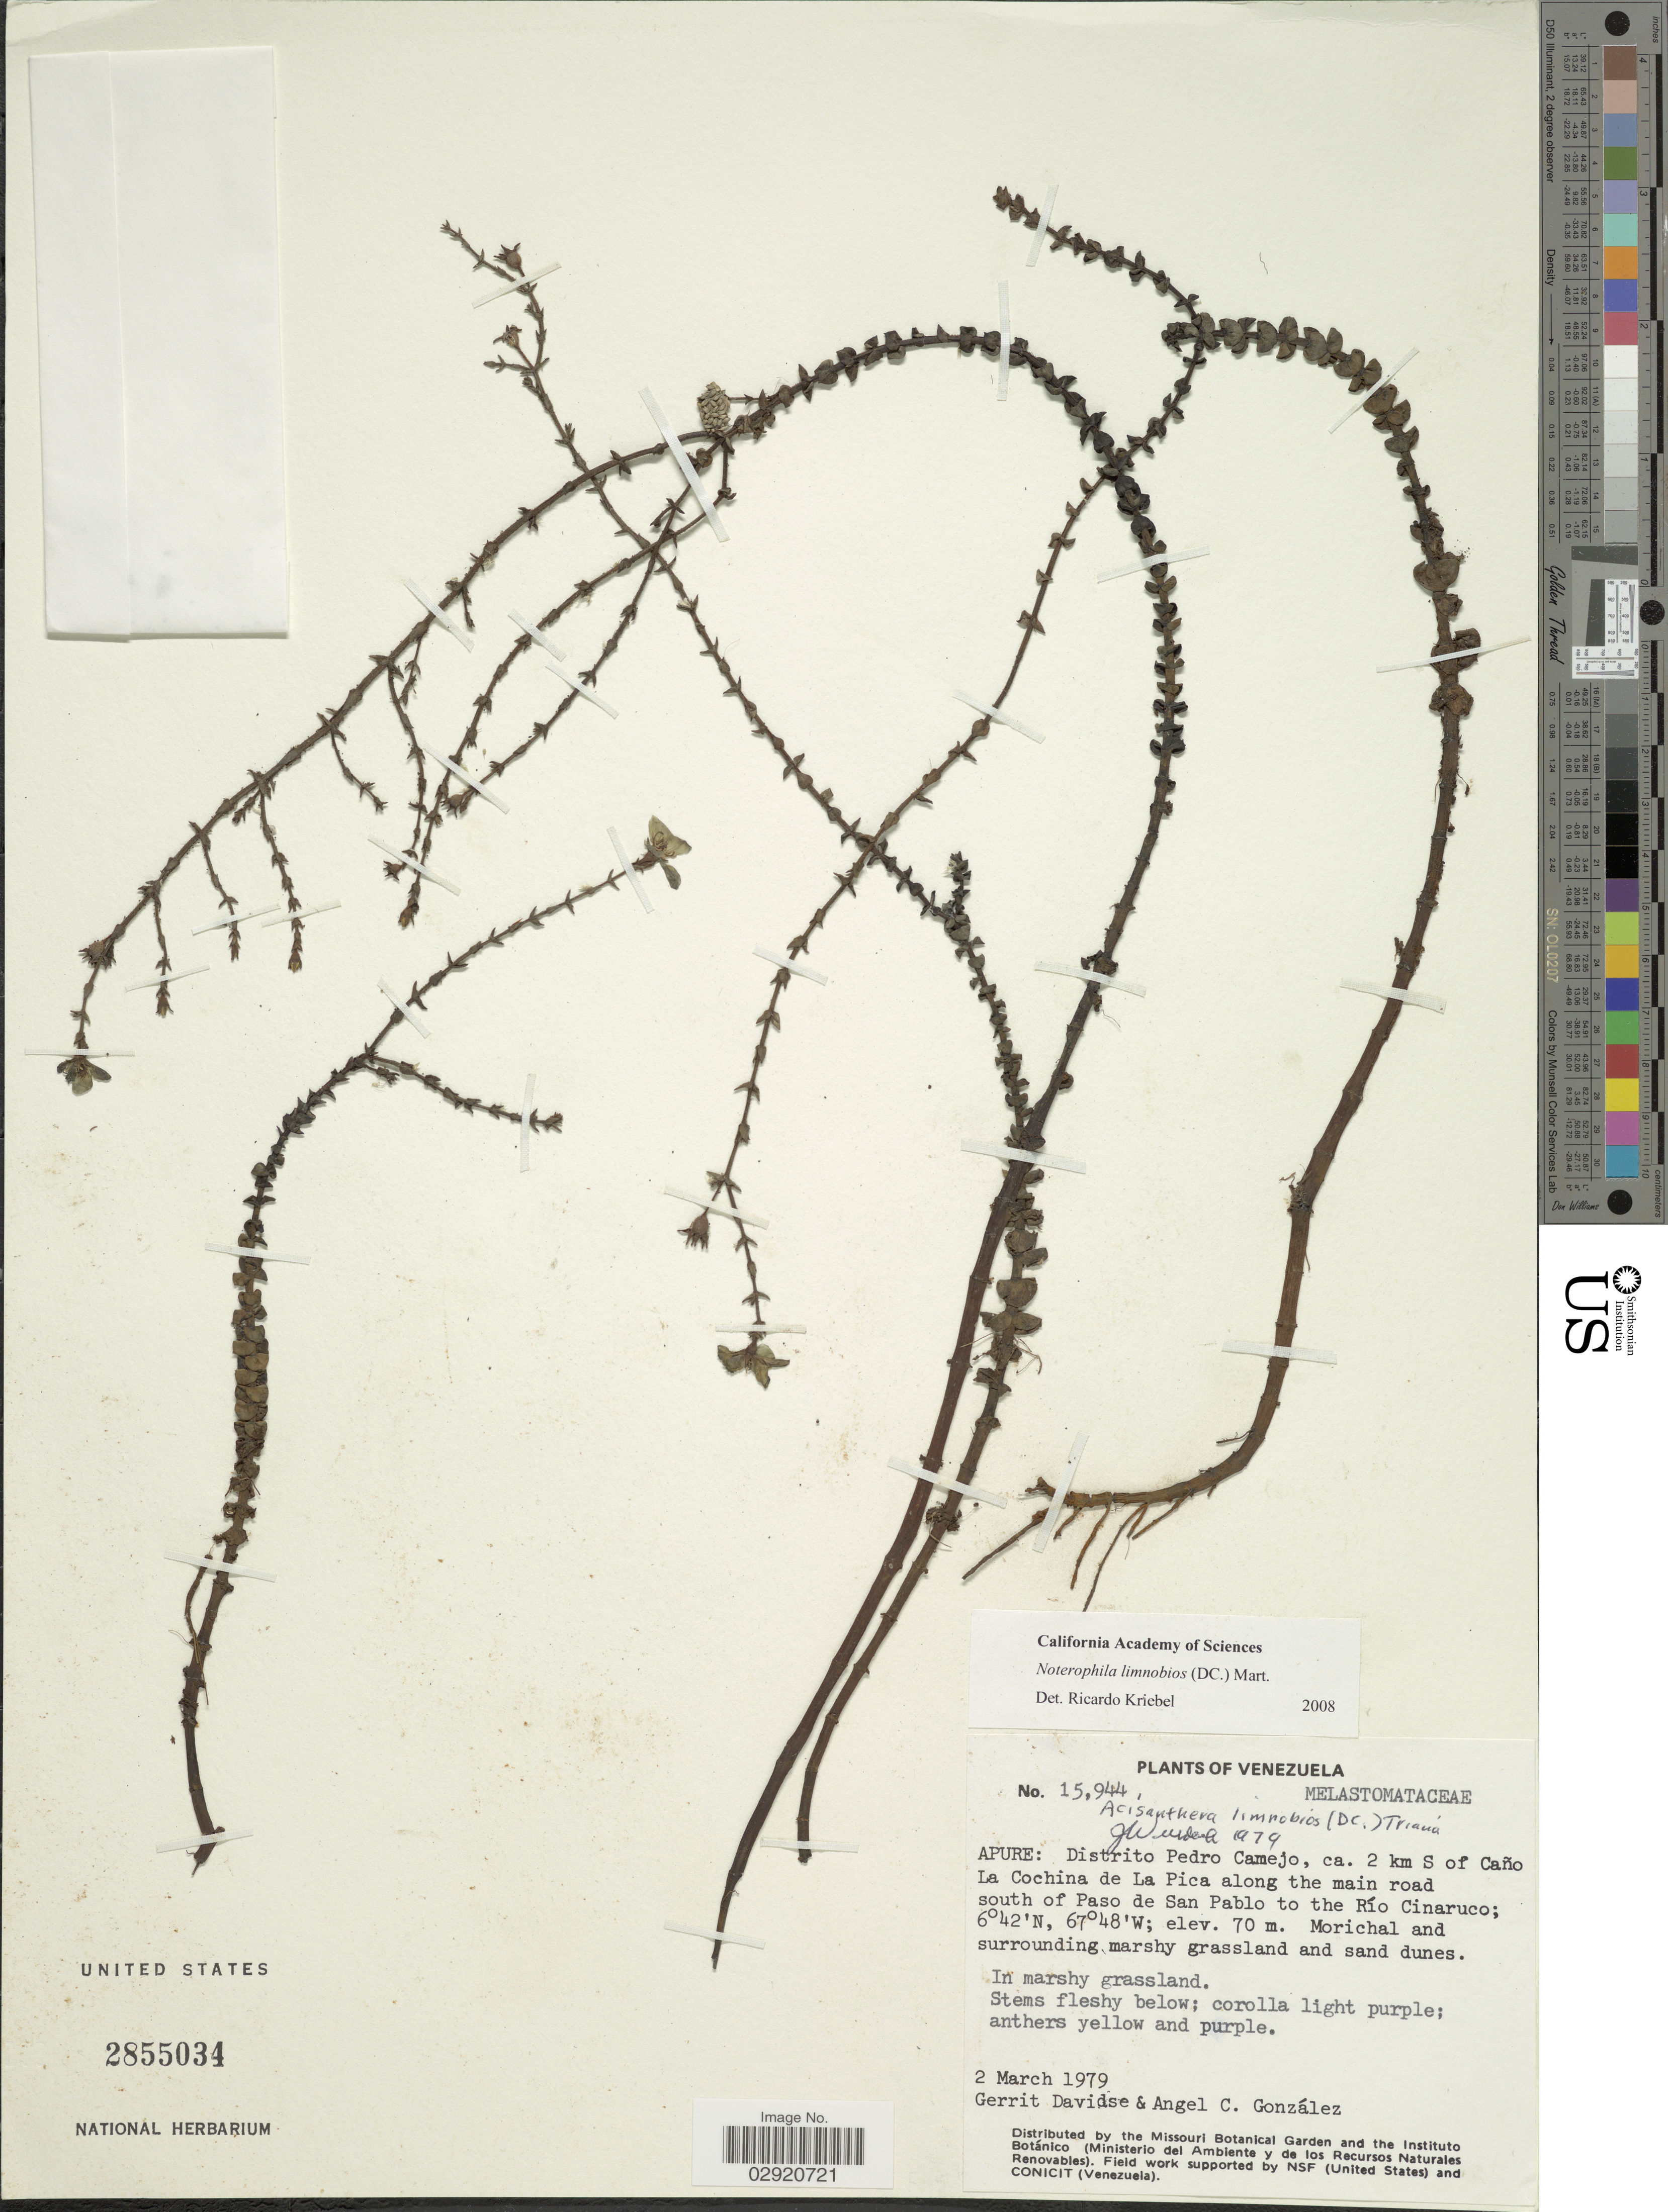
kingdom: Plantae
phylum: Tracheophyta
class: Magnoliopsida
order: Myrtales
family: Melastomataceae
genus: Noterophila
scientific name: Noterophila limnobios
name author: (DC.) Mart.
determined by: Kriebel, R.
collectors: G. Davidse & A. C. González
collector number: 15944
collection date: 1979-03-02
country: Venezuela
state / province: Apure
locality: Distrito Pedro Camejo, ca. 2 km S of Caño La Cochina de La Pica along the main road south of Paso de San Pablo to the Río Cinaruco.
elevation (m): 70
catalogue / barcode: US 2855034